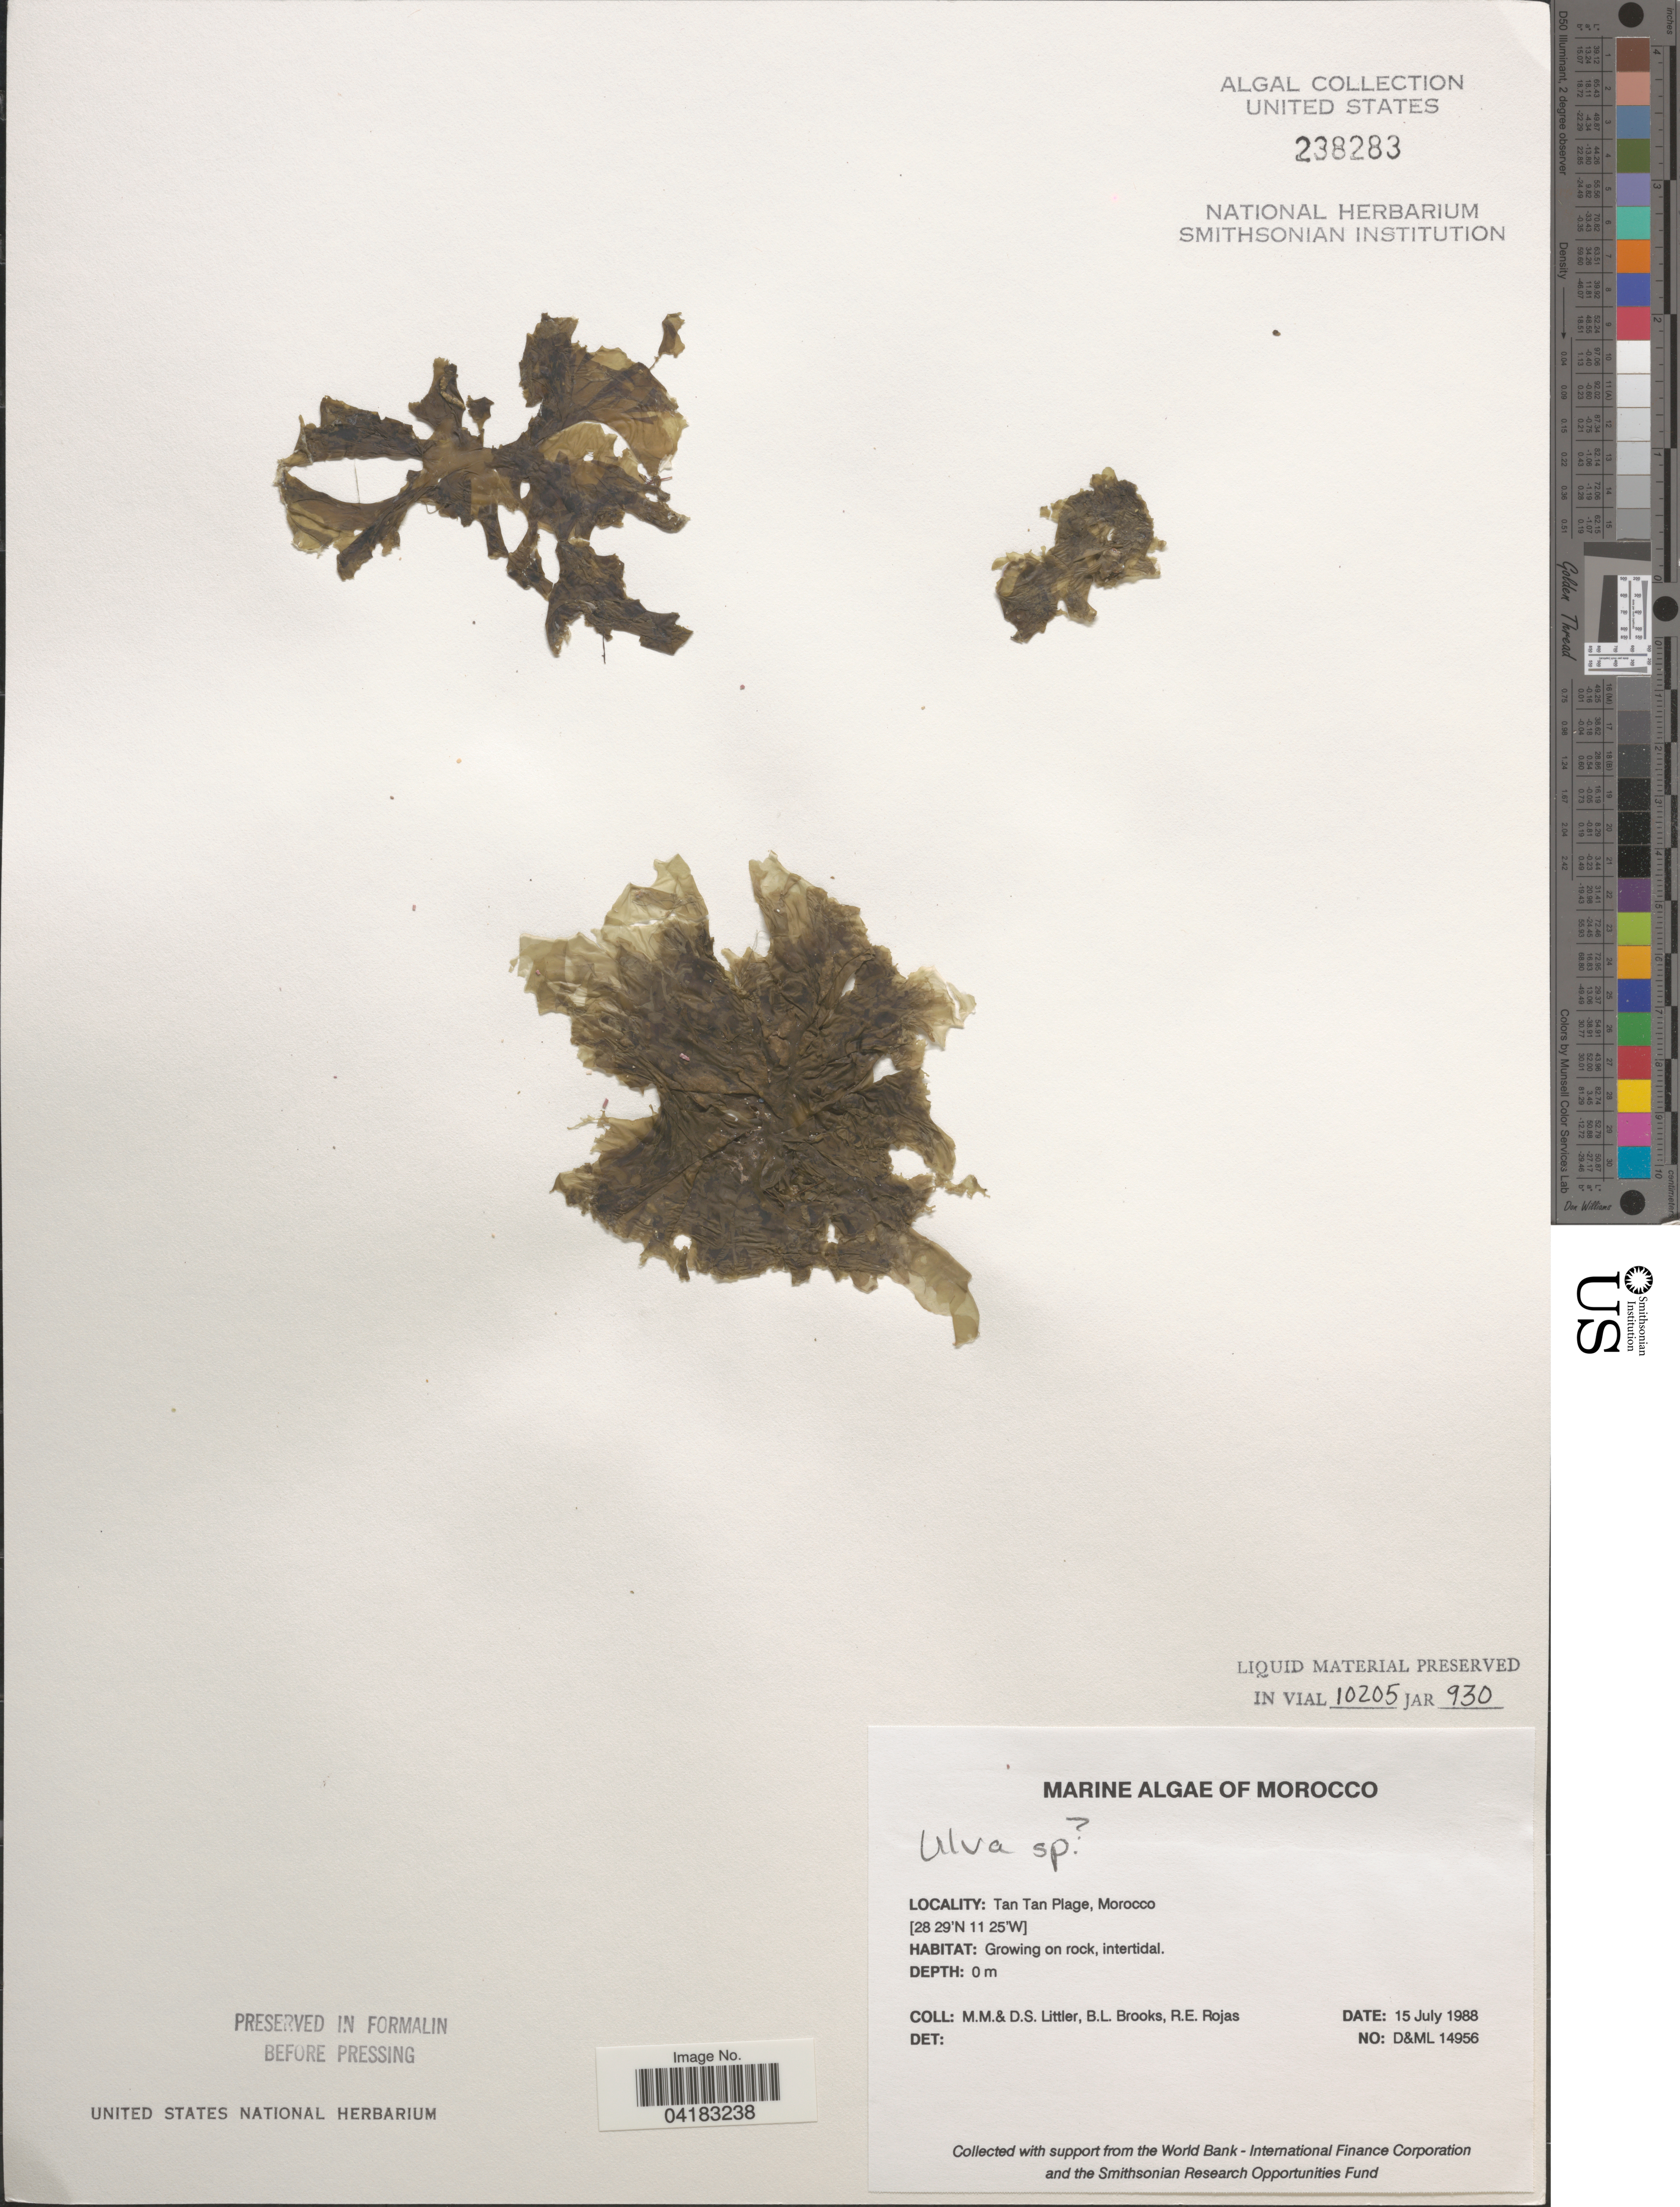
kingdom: Plantae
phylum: Chlorophyta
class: Ulvophyceae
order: Ulvales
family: Ulvaceae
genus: Ulva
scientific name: Ulva sp.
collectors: D. S. Littler, B. Brooks & R. Rojas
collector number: D&ML14956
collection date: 1988-07-15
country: Morocco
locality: Tan Tan Plage.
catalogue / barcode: US 238283